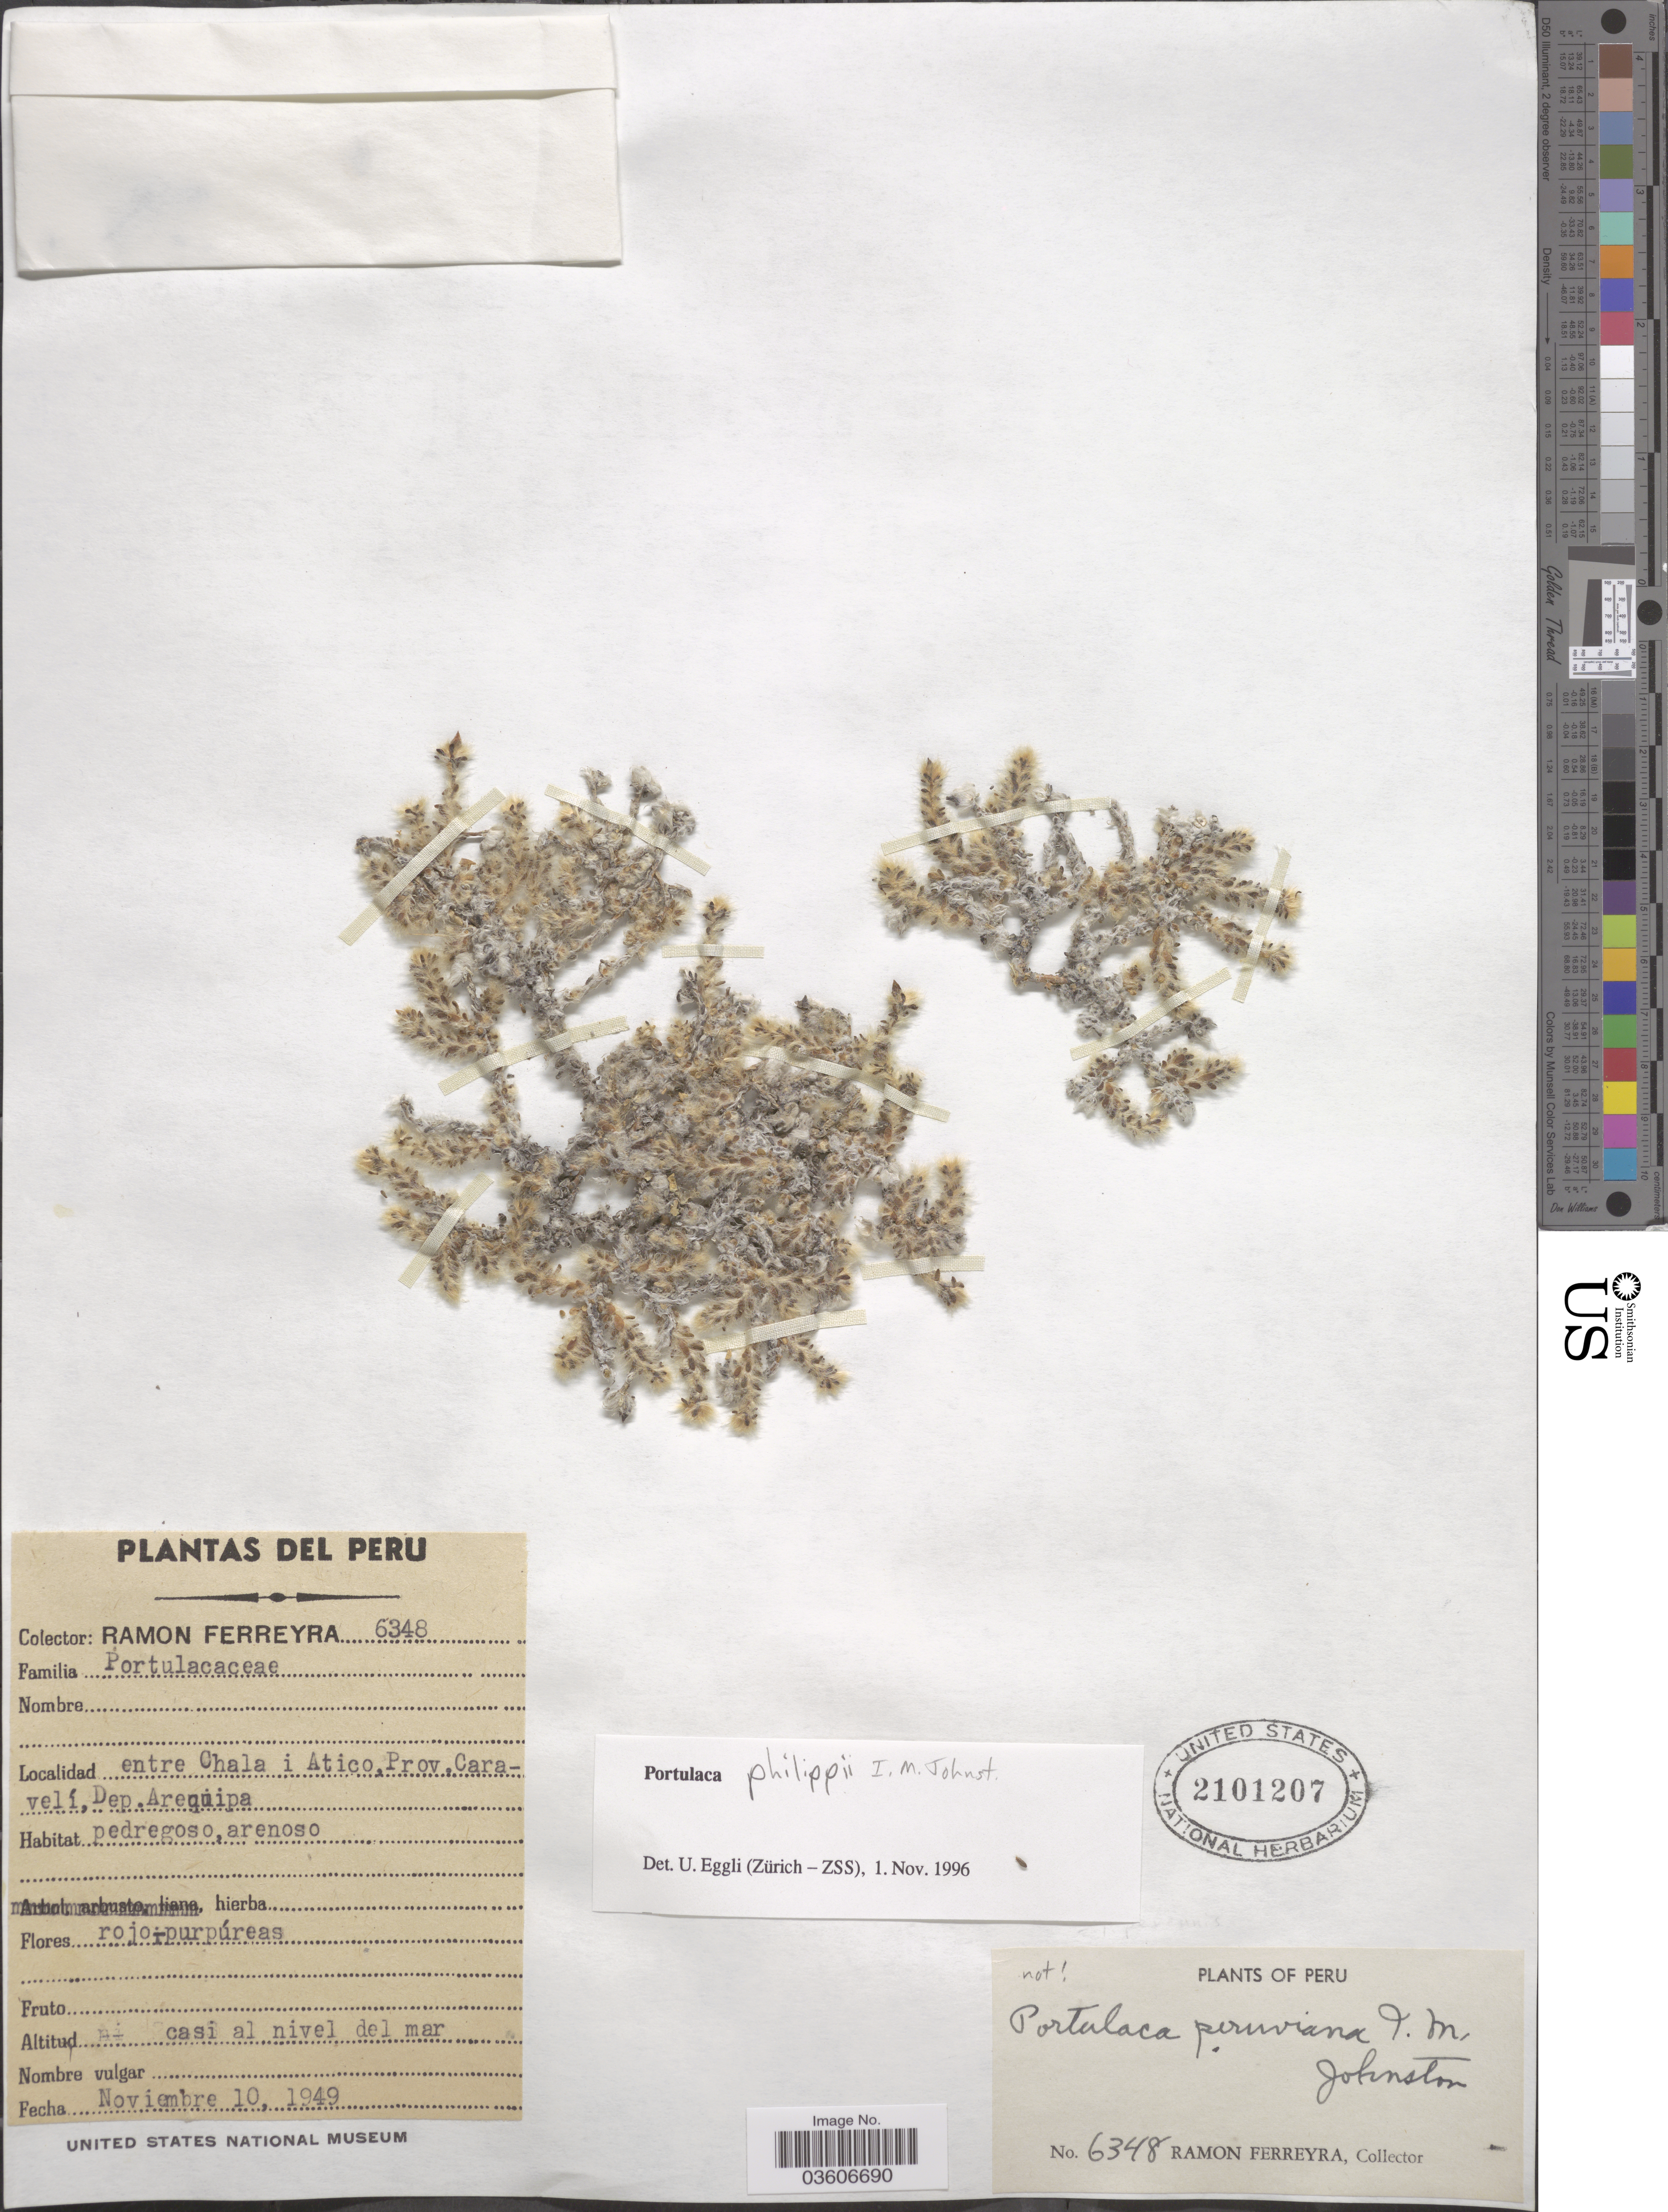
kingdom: Plantae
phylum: Tracheophyta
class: Magnoliopsida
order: Caryophyllales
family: Portulacaceae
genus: Portulaca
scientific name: Portulaca philippii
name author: I.M. Johnst.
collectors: R. A. Ferreyra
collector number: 6348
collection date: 1949-11-10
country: Peru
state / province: Arequipa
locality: Entre Chala i Atico, Prov. Caravelí, Dep. Arequipa.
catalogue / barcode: US 2101207